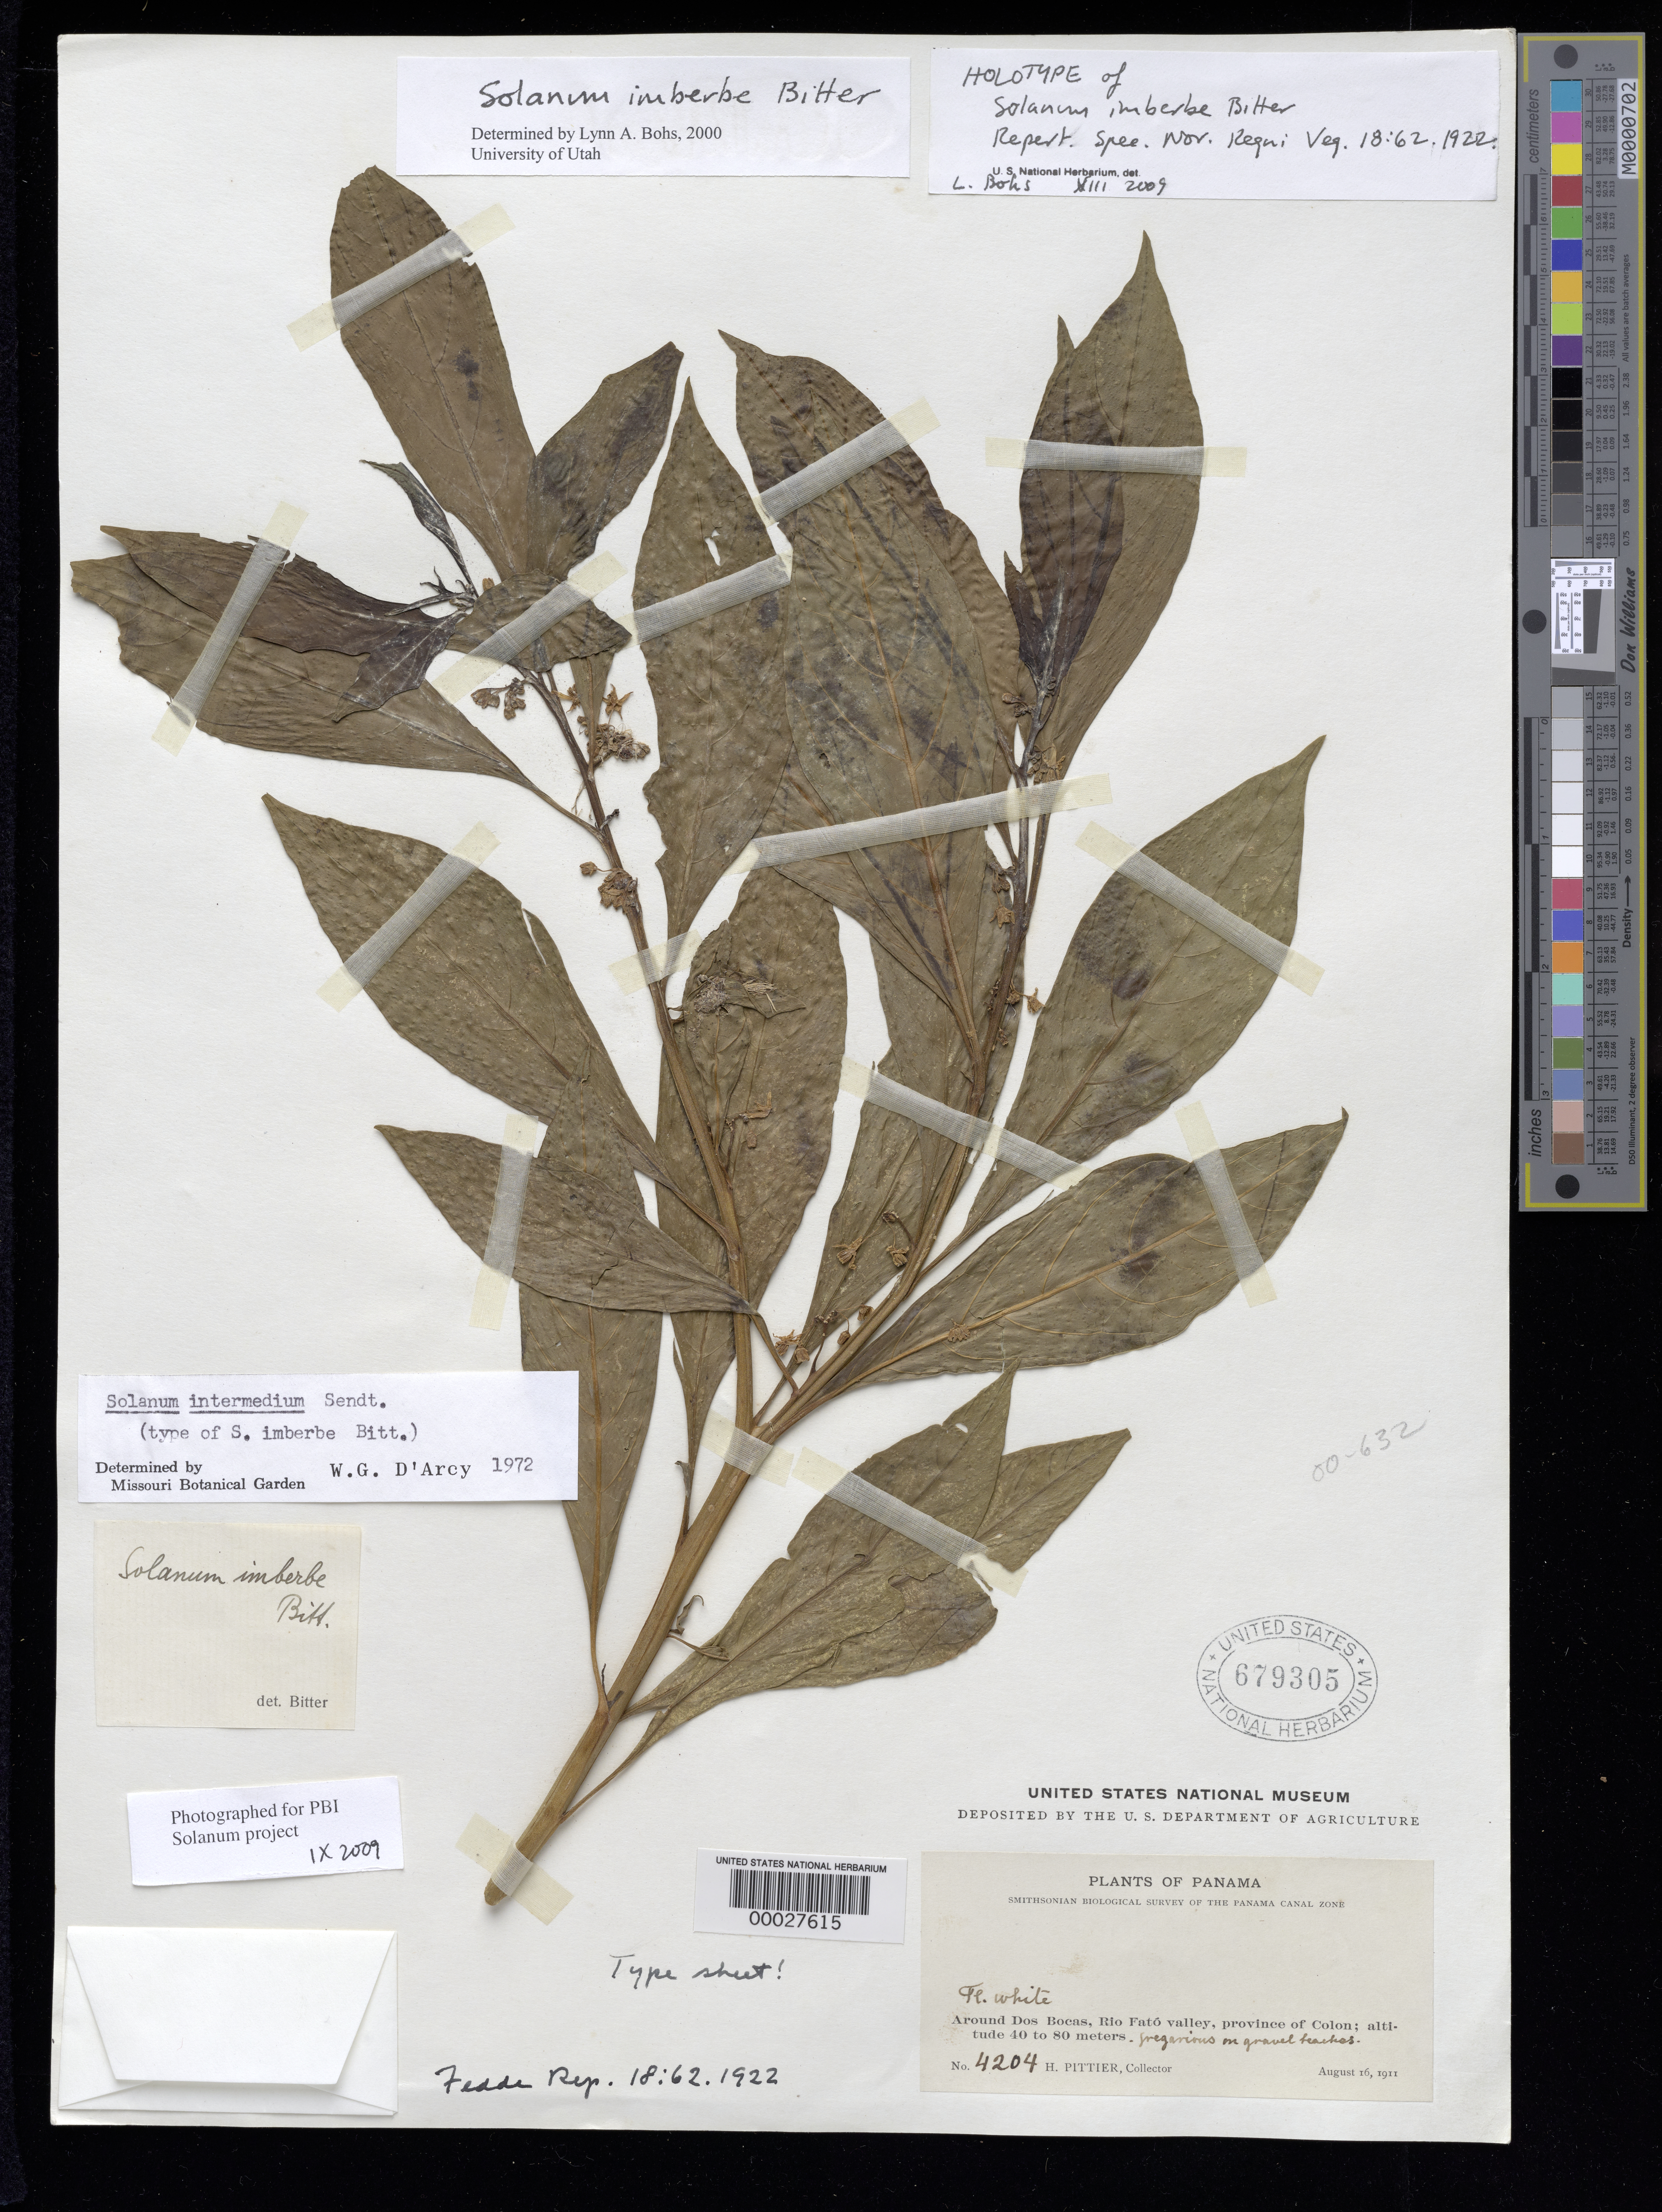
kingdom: Plantae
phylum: Tracheophyta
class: Magnoliopsida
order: Solanales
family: Solanaceae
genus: Solanum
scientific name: Solanum imberbe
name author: Bitter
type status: Holotype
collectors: H. F. Pittier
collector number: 4204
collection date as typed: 16 Aug 1911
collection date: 1911-08-16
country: Panama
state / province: Colón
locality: Rio Fato Valley, dos Bocas.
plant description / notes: Protologue clearly indicates (in German) that US sheet 679305 (Pittier 4204) is the "typus" [=holotype]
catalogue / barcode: US 679305